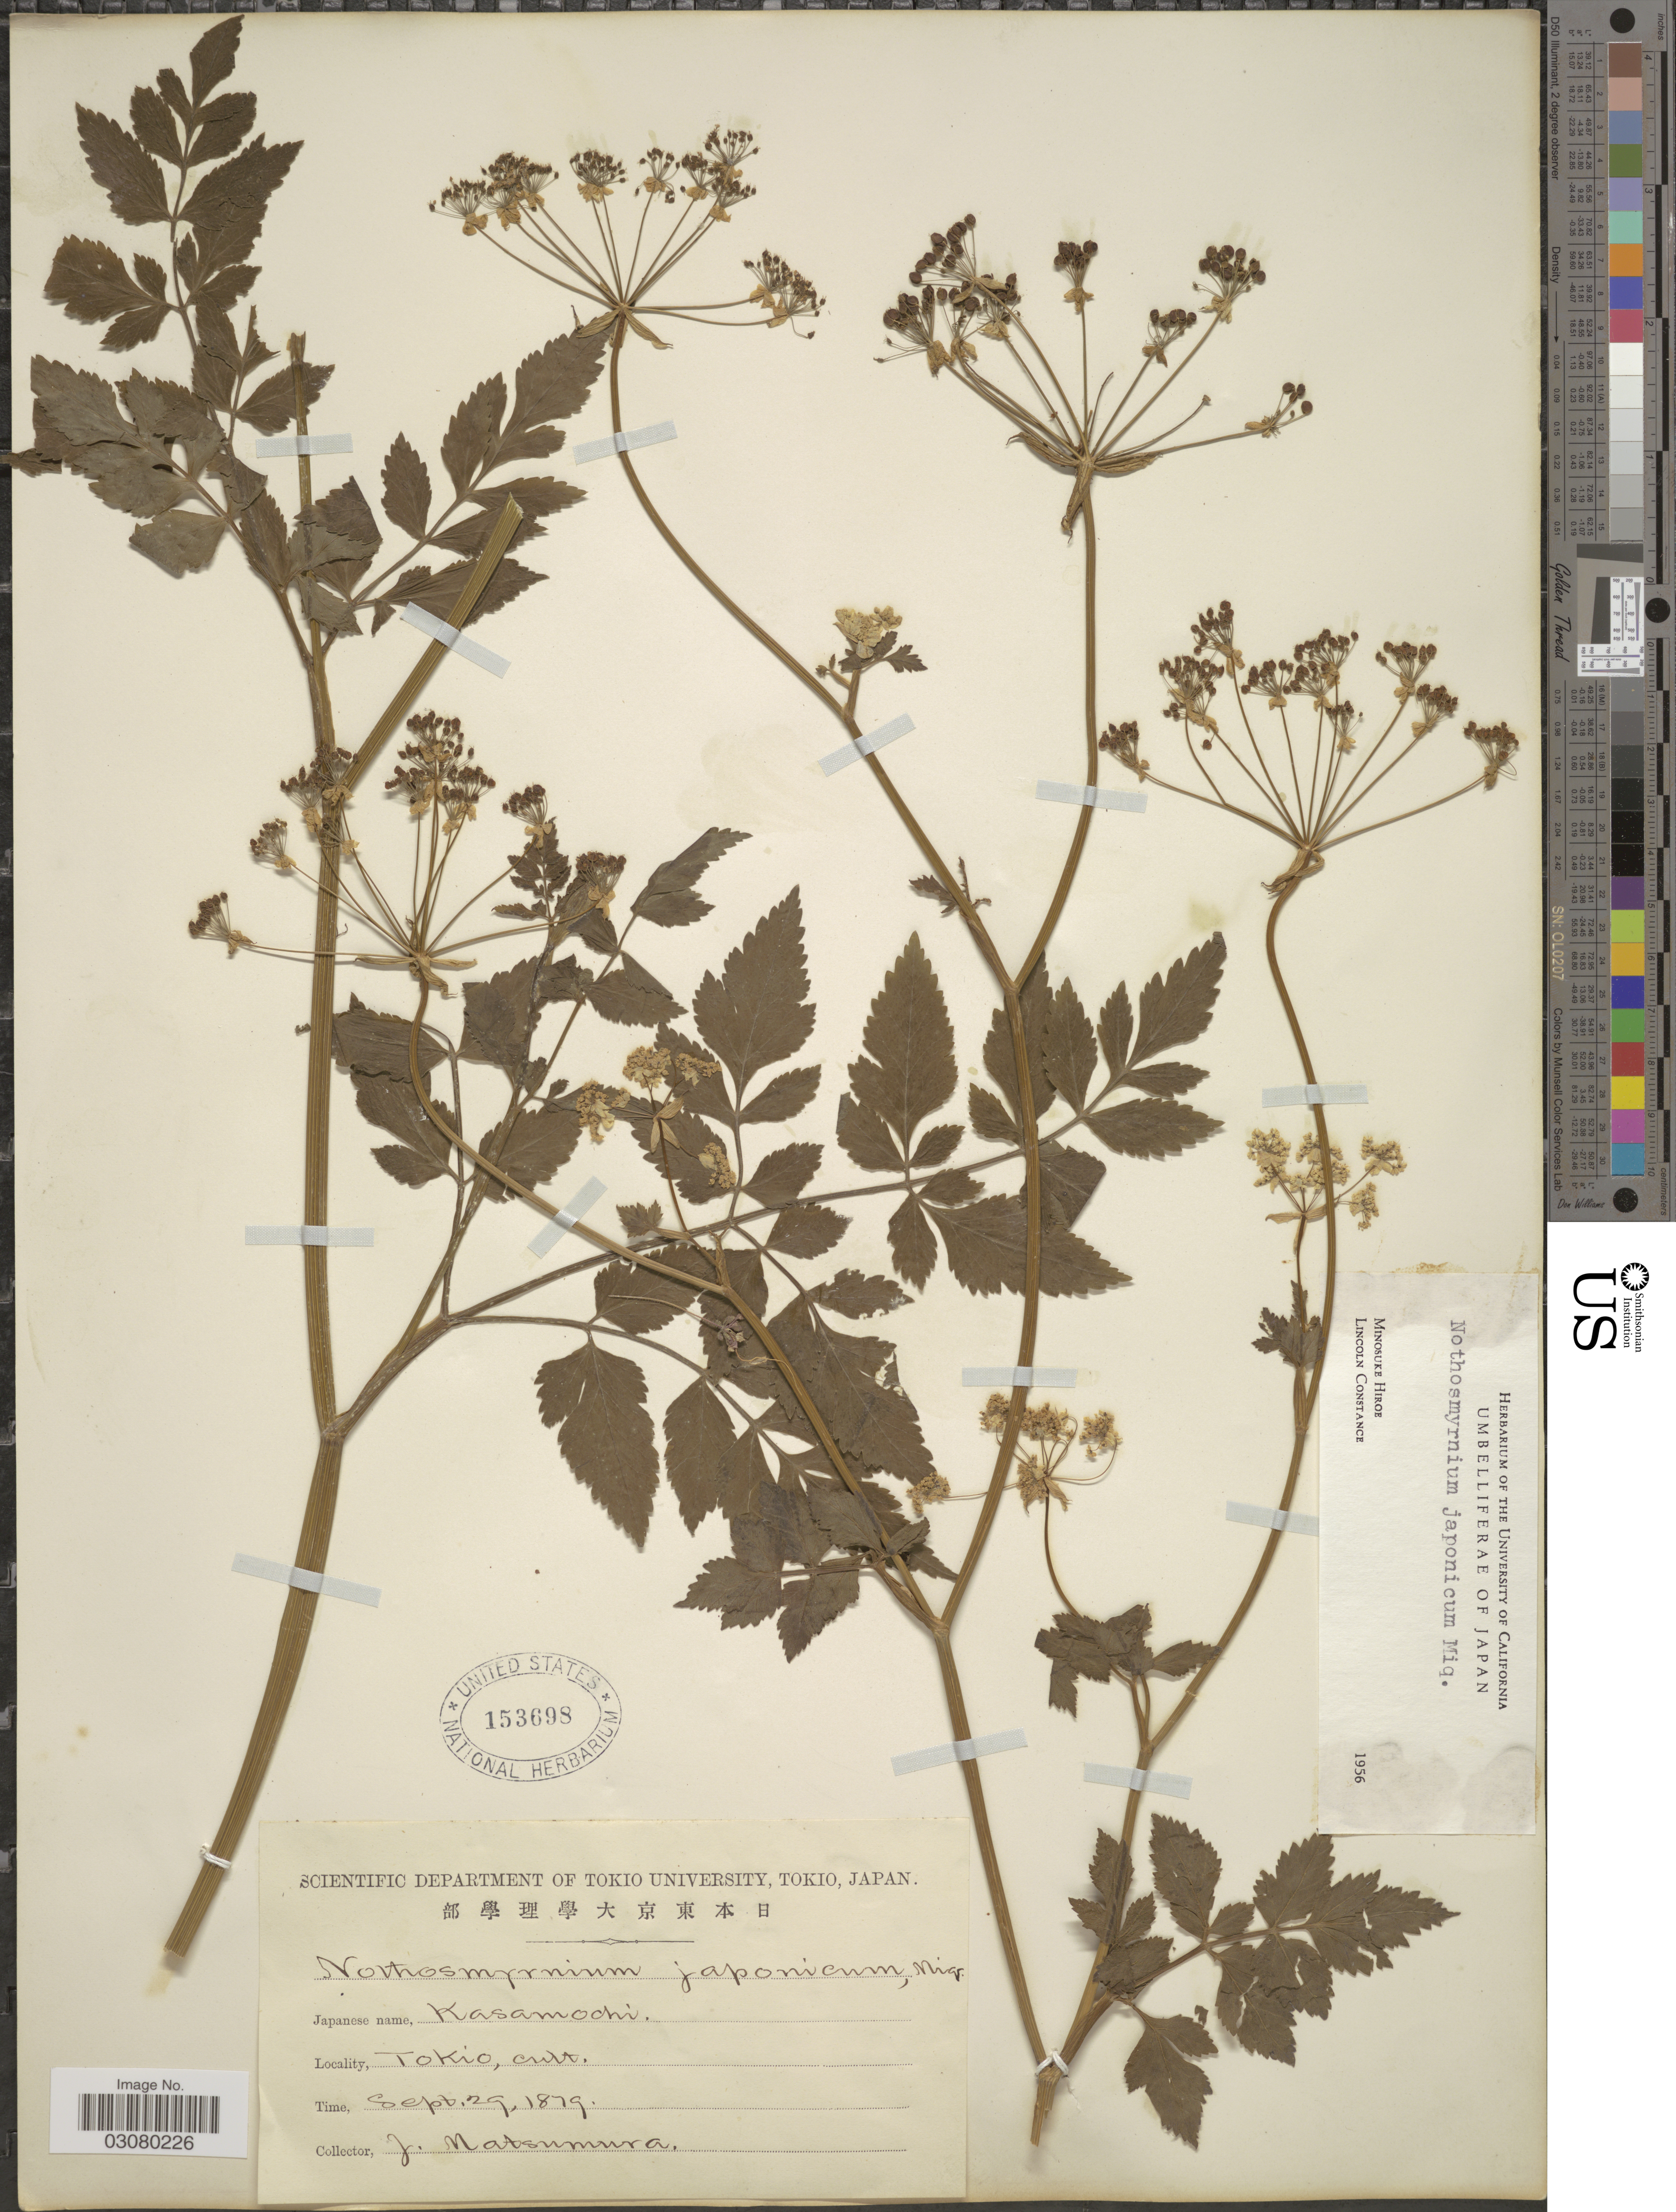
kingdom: Plantae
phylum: Tracheophyta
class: Magnoliopsida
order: Apiales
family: Apiaceae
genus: Nothosmyrnium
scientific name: Nothosmyrnium japonicum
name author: Miq.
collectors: J. Matsumura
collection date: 1879-09-29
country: Japan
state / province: Tokyo, Federal City of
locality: Tokio.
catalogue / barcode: US 153698